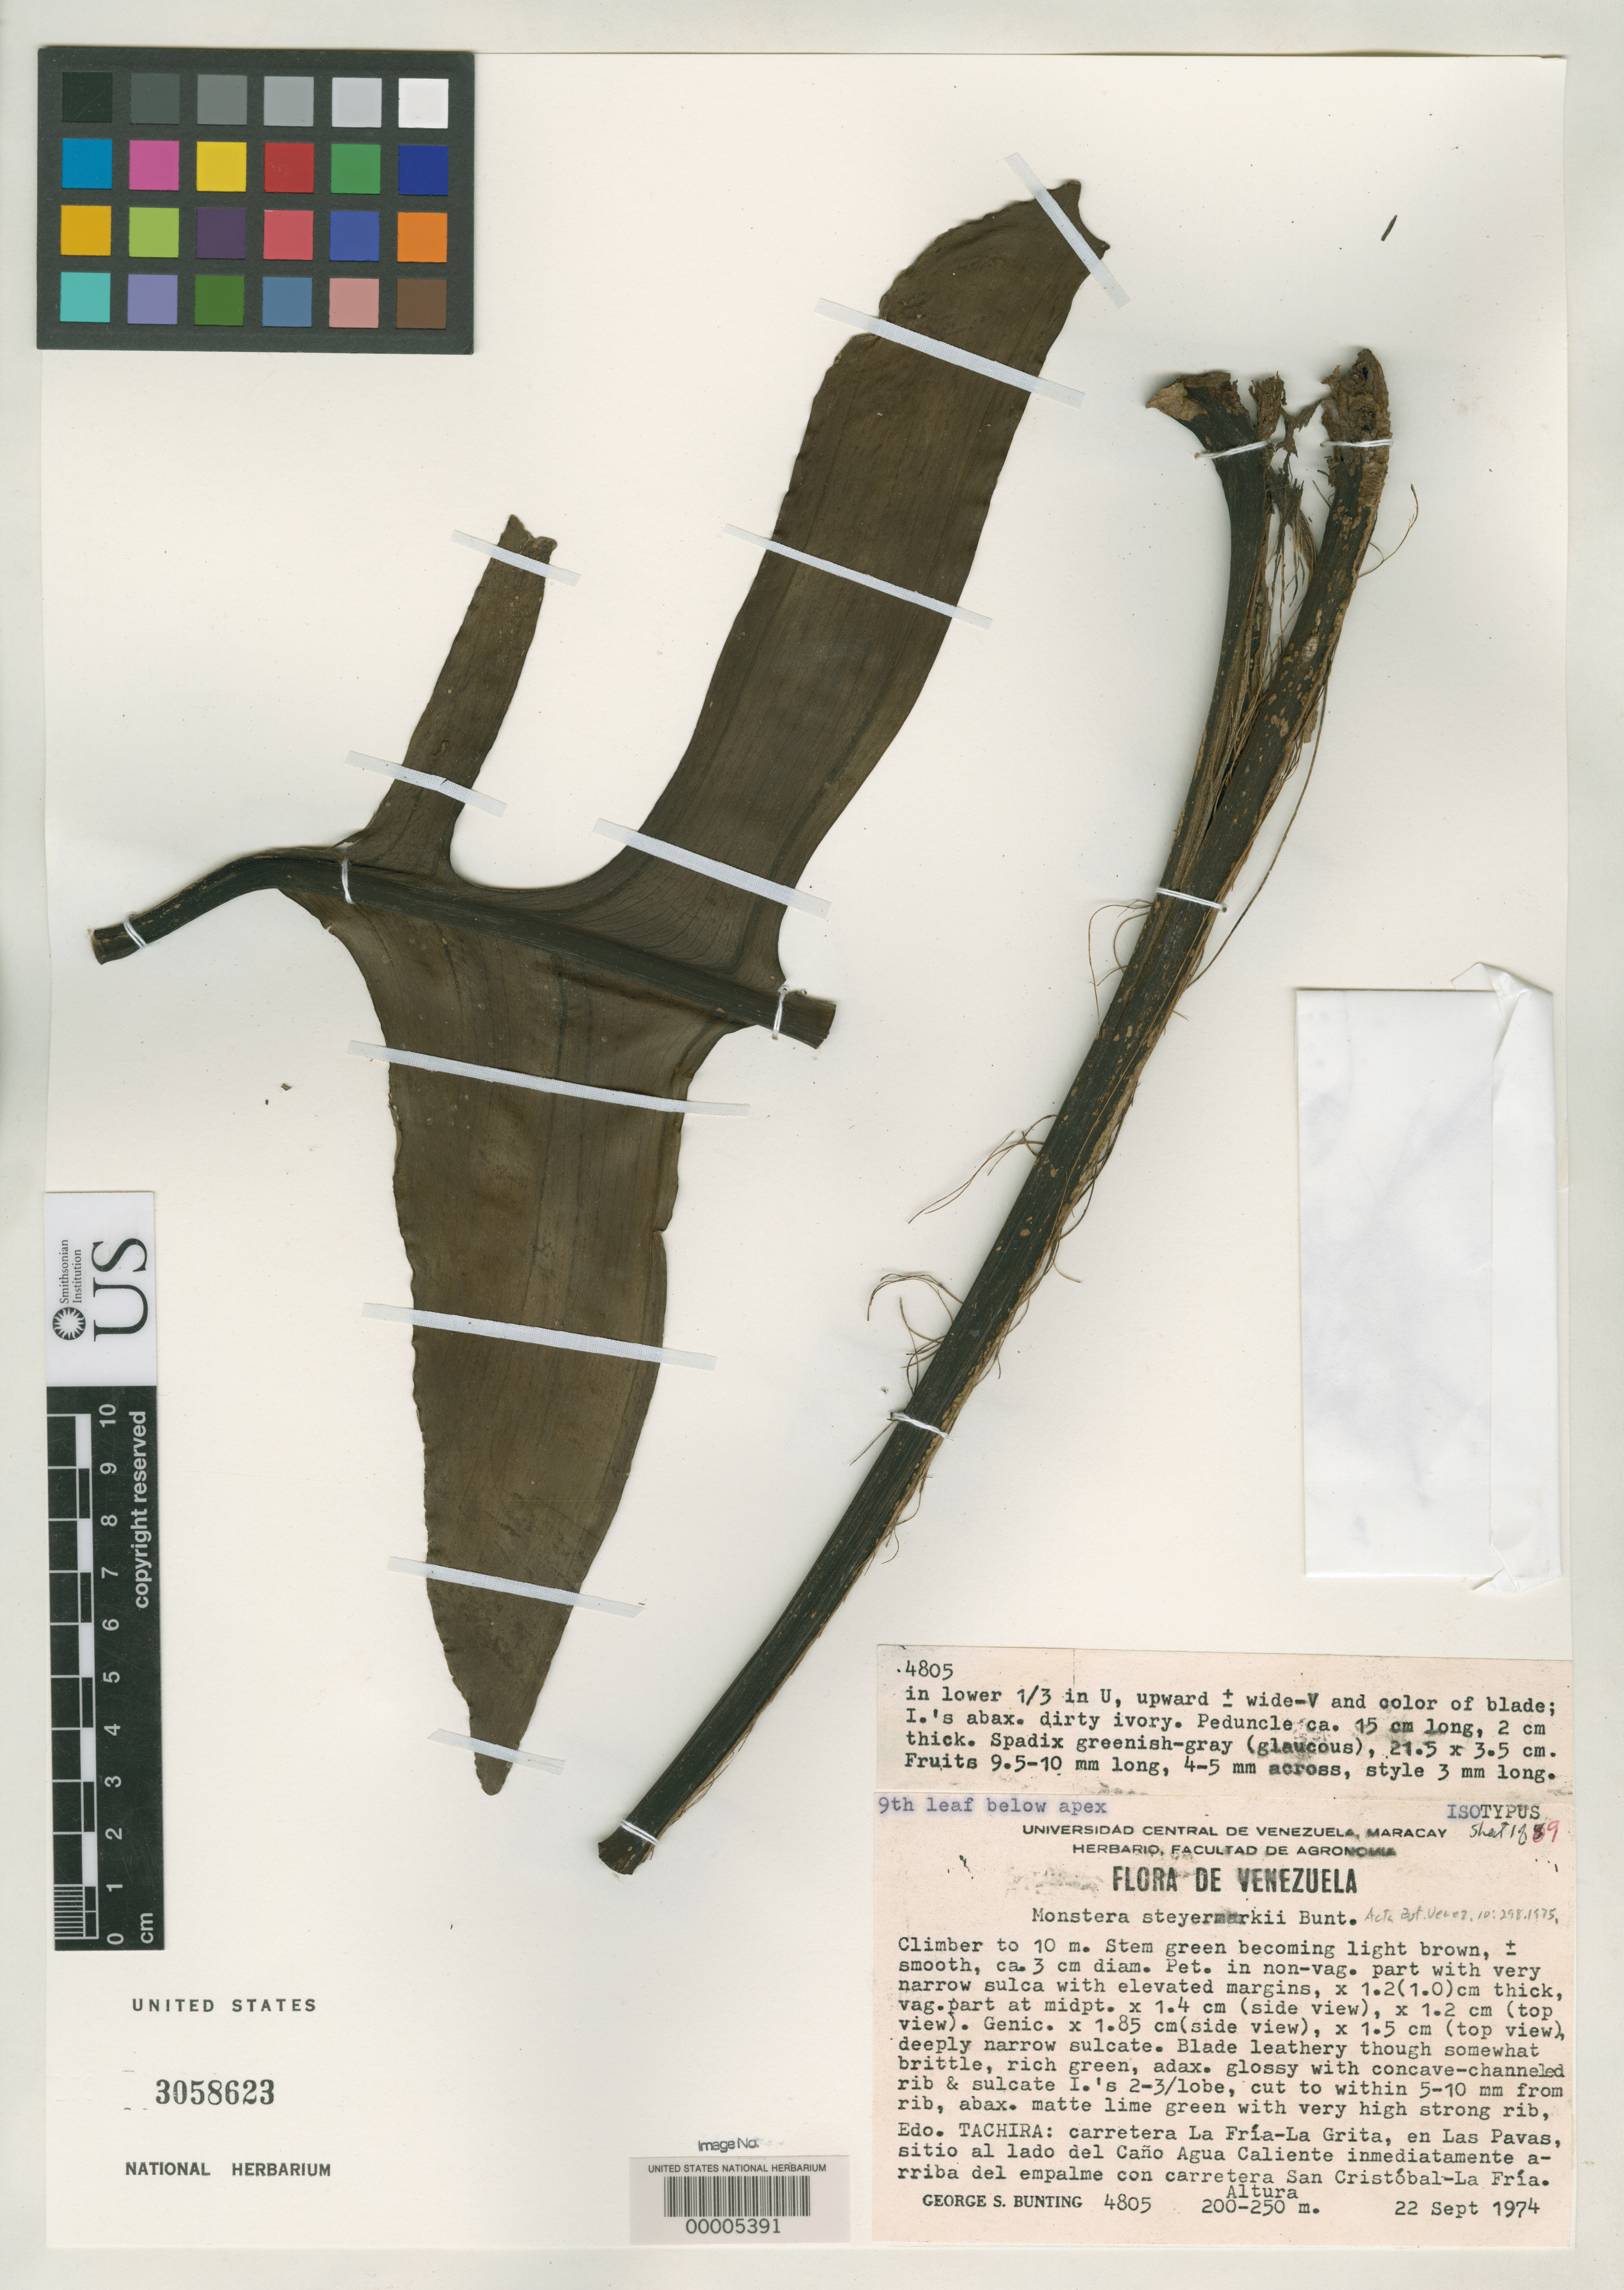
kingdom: Plantae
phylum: Tracheophyta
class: Liliopsida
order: Alismatales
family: Araceae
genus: Monstera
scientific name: Monstera steyermarkii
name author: G.S. Bunting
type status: Isotype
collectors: G. S. Bunting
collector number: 4805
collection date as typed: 22 Sep 1974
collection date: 1974-09-22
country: Venezuela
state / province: Tachira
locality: La Fria - La Grita road, at Las Pavas, along Canoagua Caliente, above San Cristobal - La Fria junct.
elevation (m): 200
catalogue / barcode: US 3058623